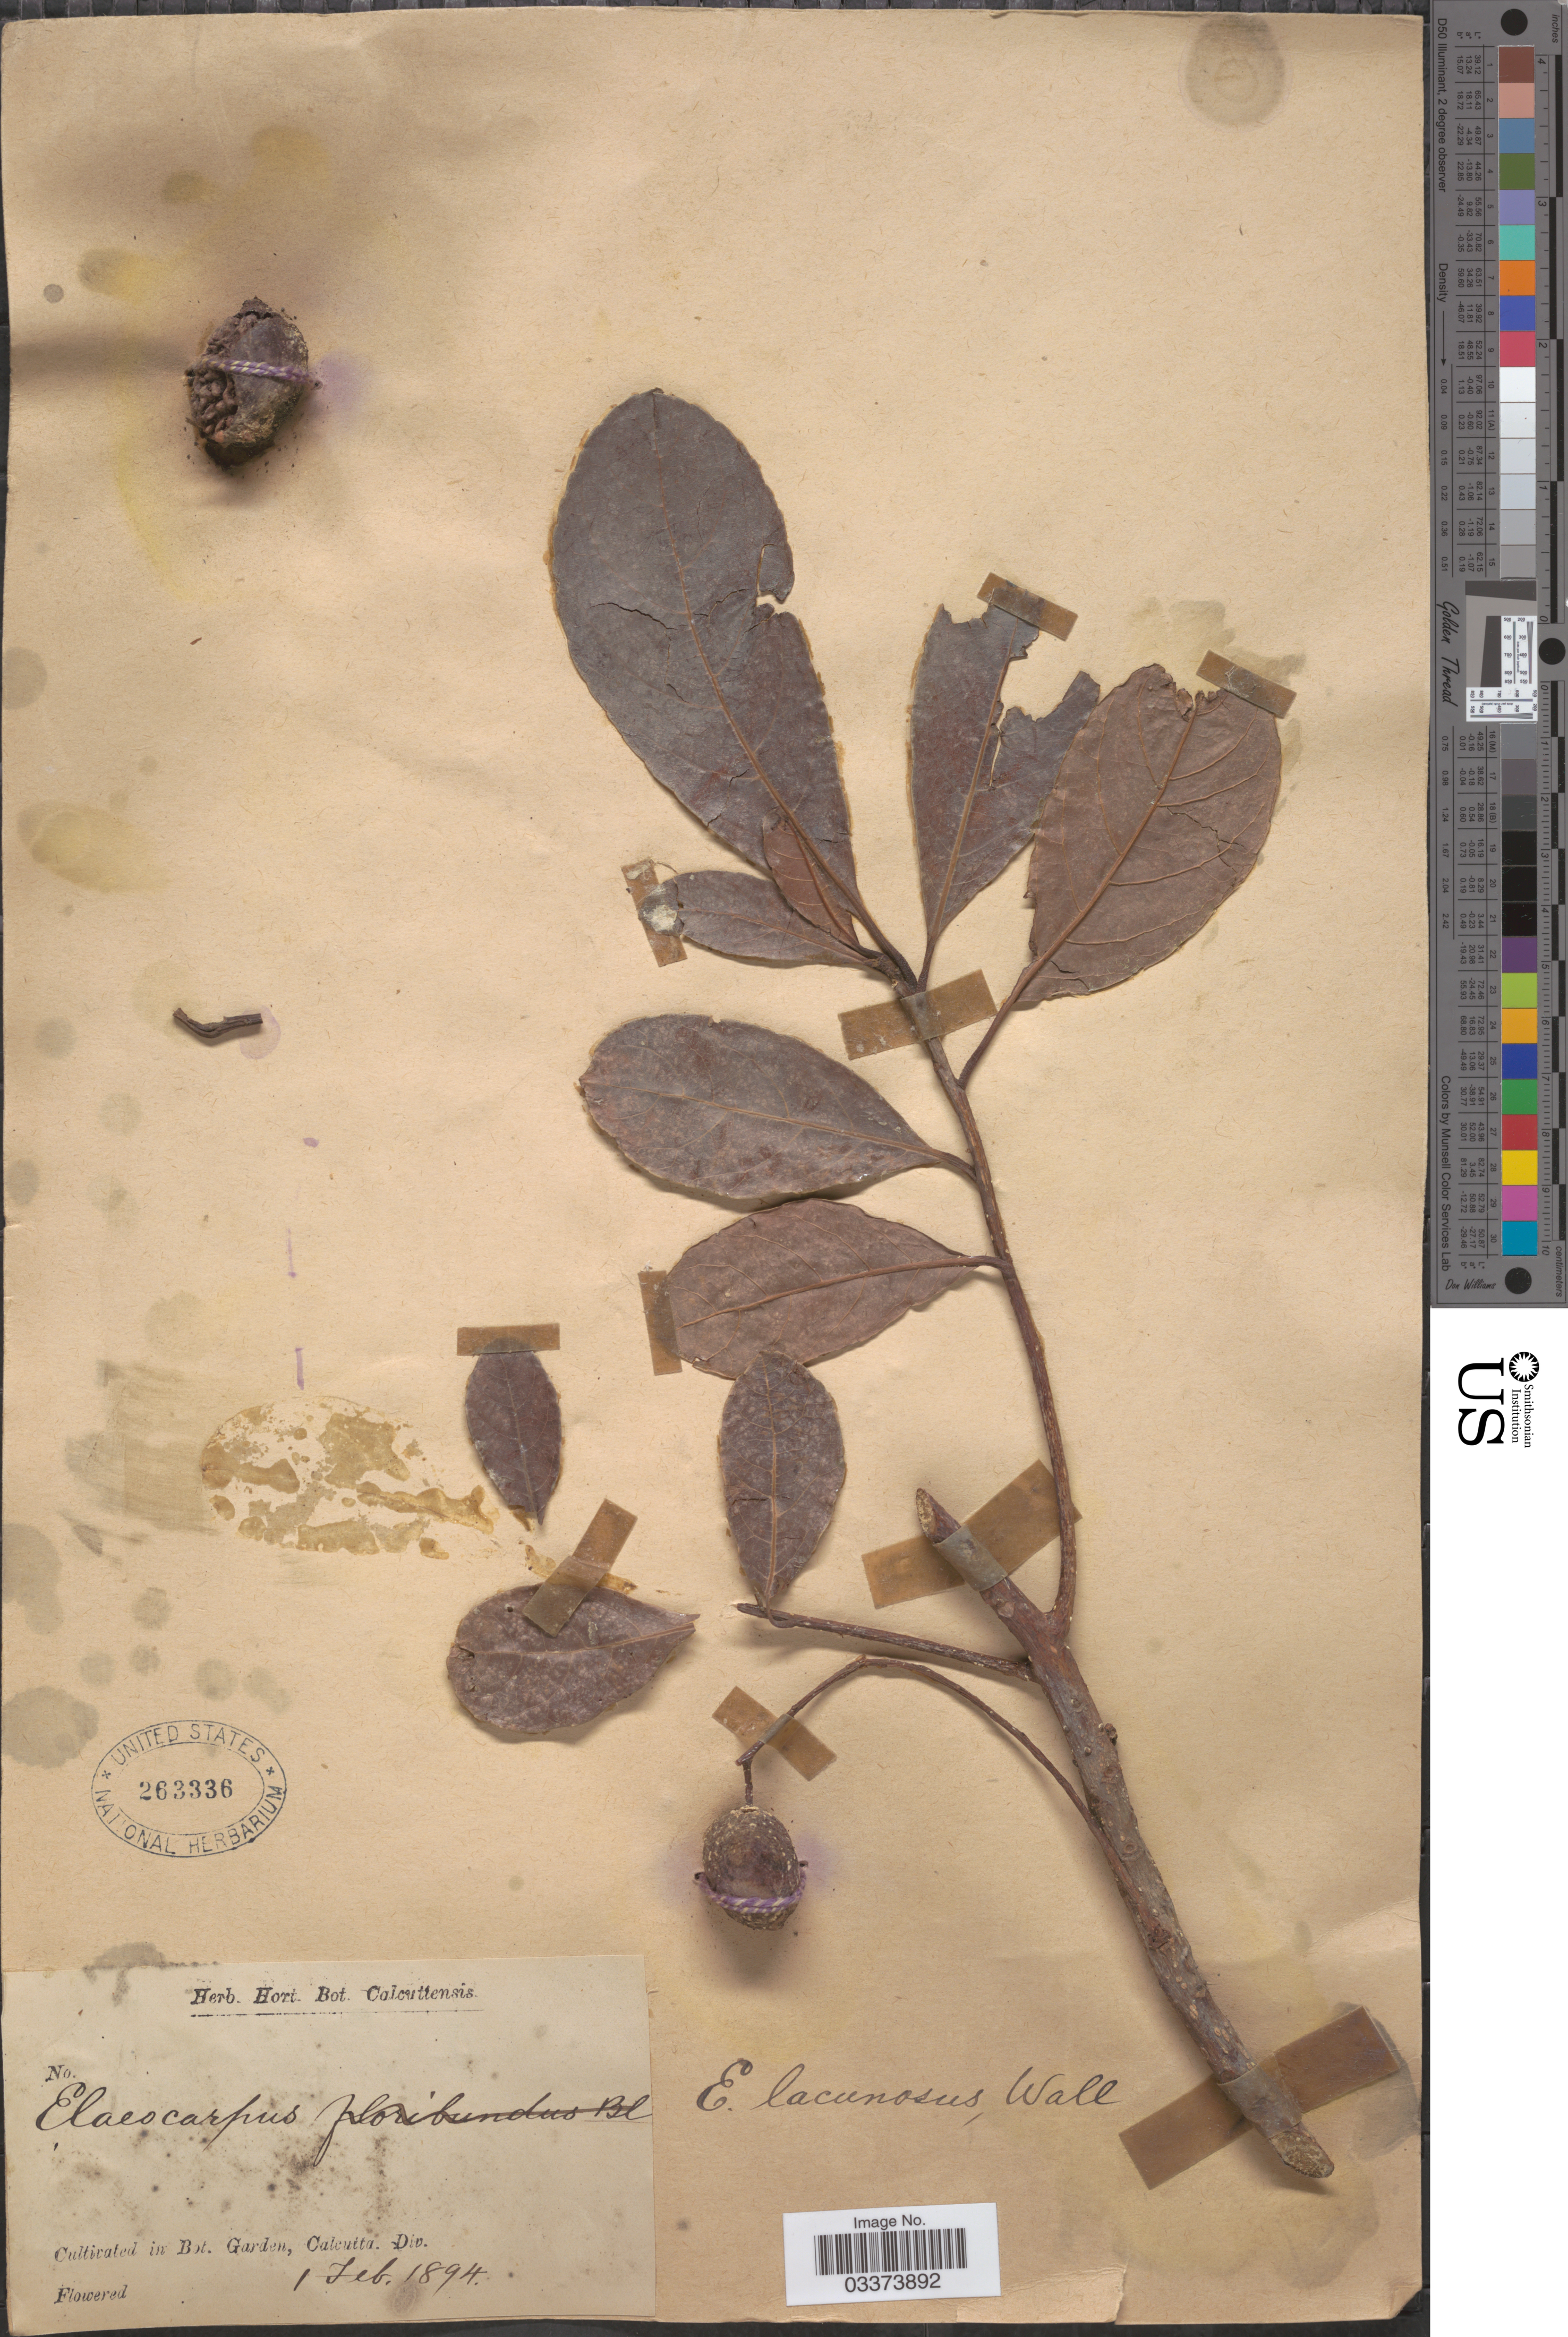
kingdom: Plantae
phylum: Tracheophyta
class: Magnoliopsida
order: Oxalidales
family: Elaeocarpaceae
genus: Elaeocarpus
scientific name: Elaeocarpus lacunosus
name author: Wall. ex Kurz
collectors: ex Herb. Hort. Bot. Calcuttensis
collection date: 1894-02-01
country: India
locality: Bot. Garden, Calcutta. Div.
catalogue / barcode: US 263336